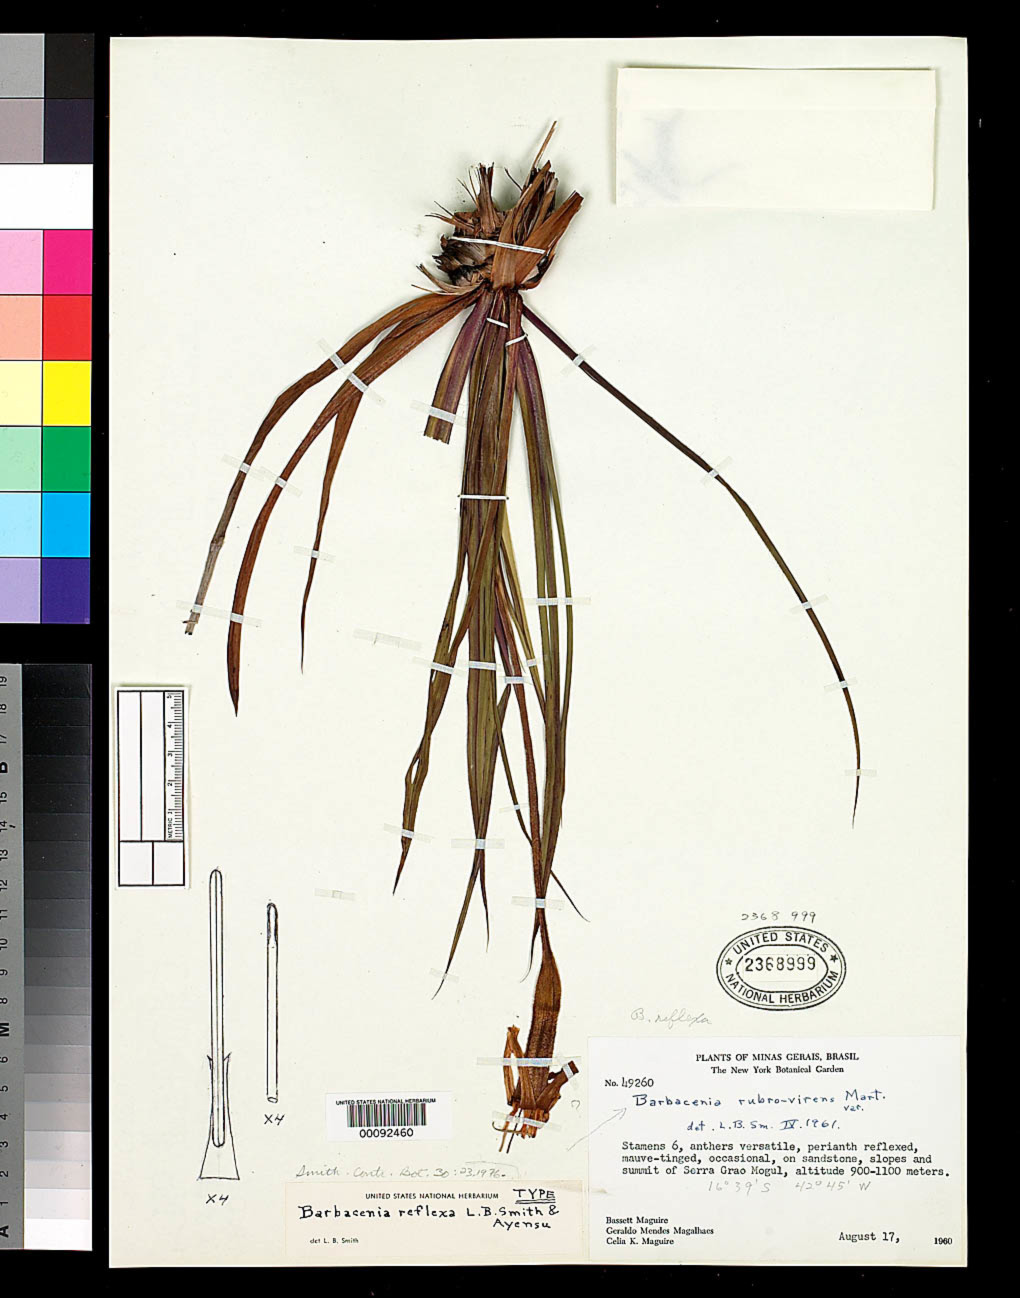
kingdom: Plantae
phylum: Tracheophyta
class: Liliopsida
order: Pandanales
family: Velloziaceae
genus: Barbacenia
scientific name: Barbacenia reflexa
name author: L.B. Sm. & Ayensu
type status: Holotype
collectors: B. Maguire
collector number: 49260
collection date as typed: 17 Aug 1960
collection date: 1960-08-17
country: Brazil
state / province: Minas Gerais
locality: Serra Grao Mogul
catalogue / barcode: US 2368999